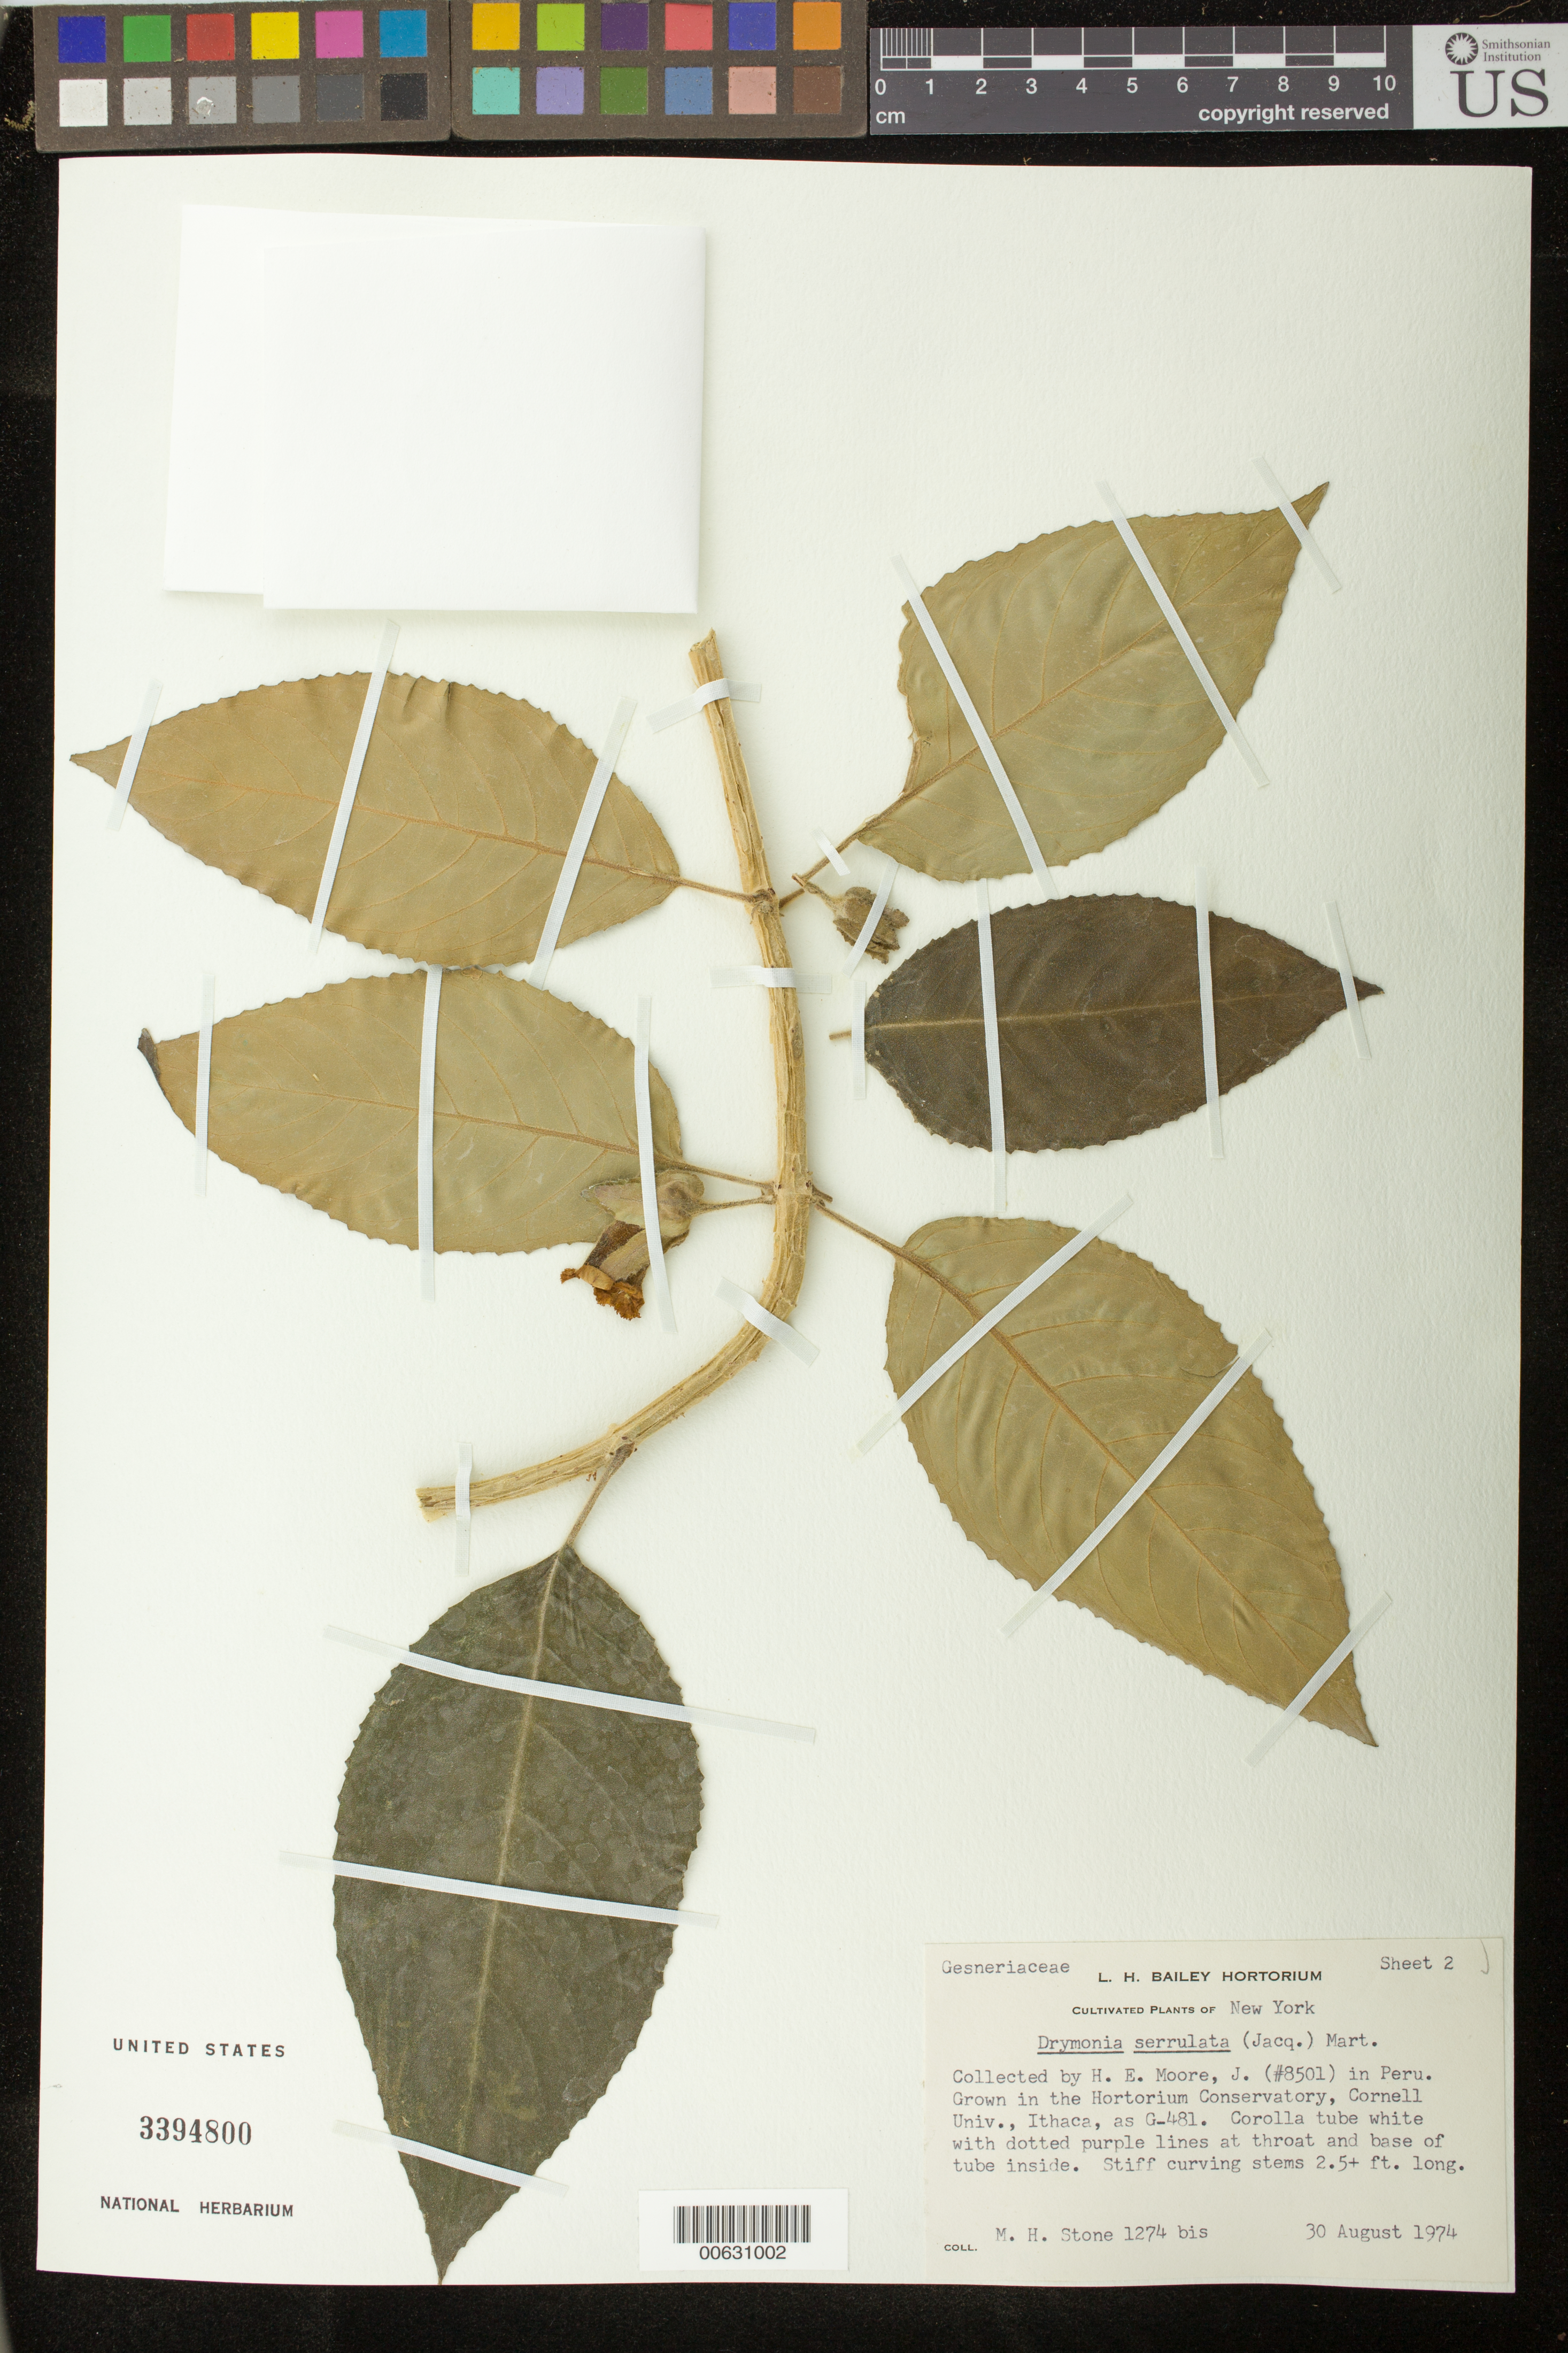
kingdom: Plantae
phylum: Tracheophyta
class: Magnoliopsida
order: Lamiales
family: Gesneriaceae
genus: Drymonia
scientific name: Drymonia serrulata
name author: (Jacq.) Mart.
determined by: Skog, Laurence E.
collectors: M. Stone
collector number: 1274 bis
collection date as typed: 30 Aug 1974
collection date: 1974-08-30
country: Peru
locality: Grown in the Hortorium Conservatory, Cornell Univ., Ithaca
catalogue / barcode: US 3394800